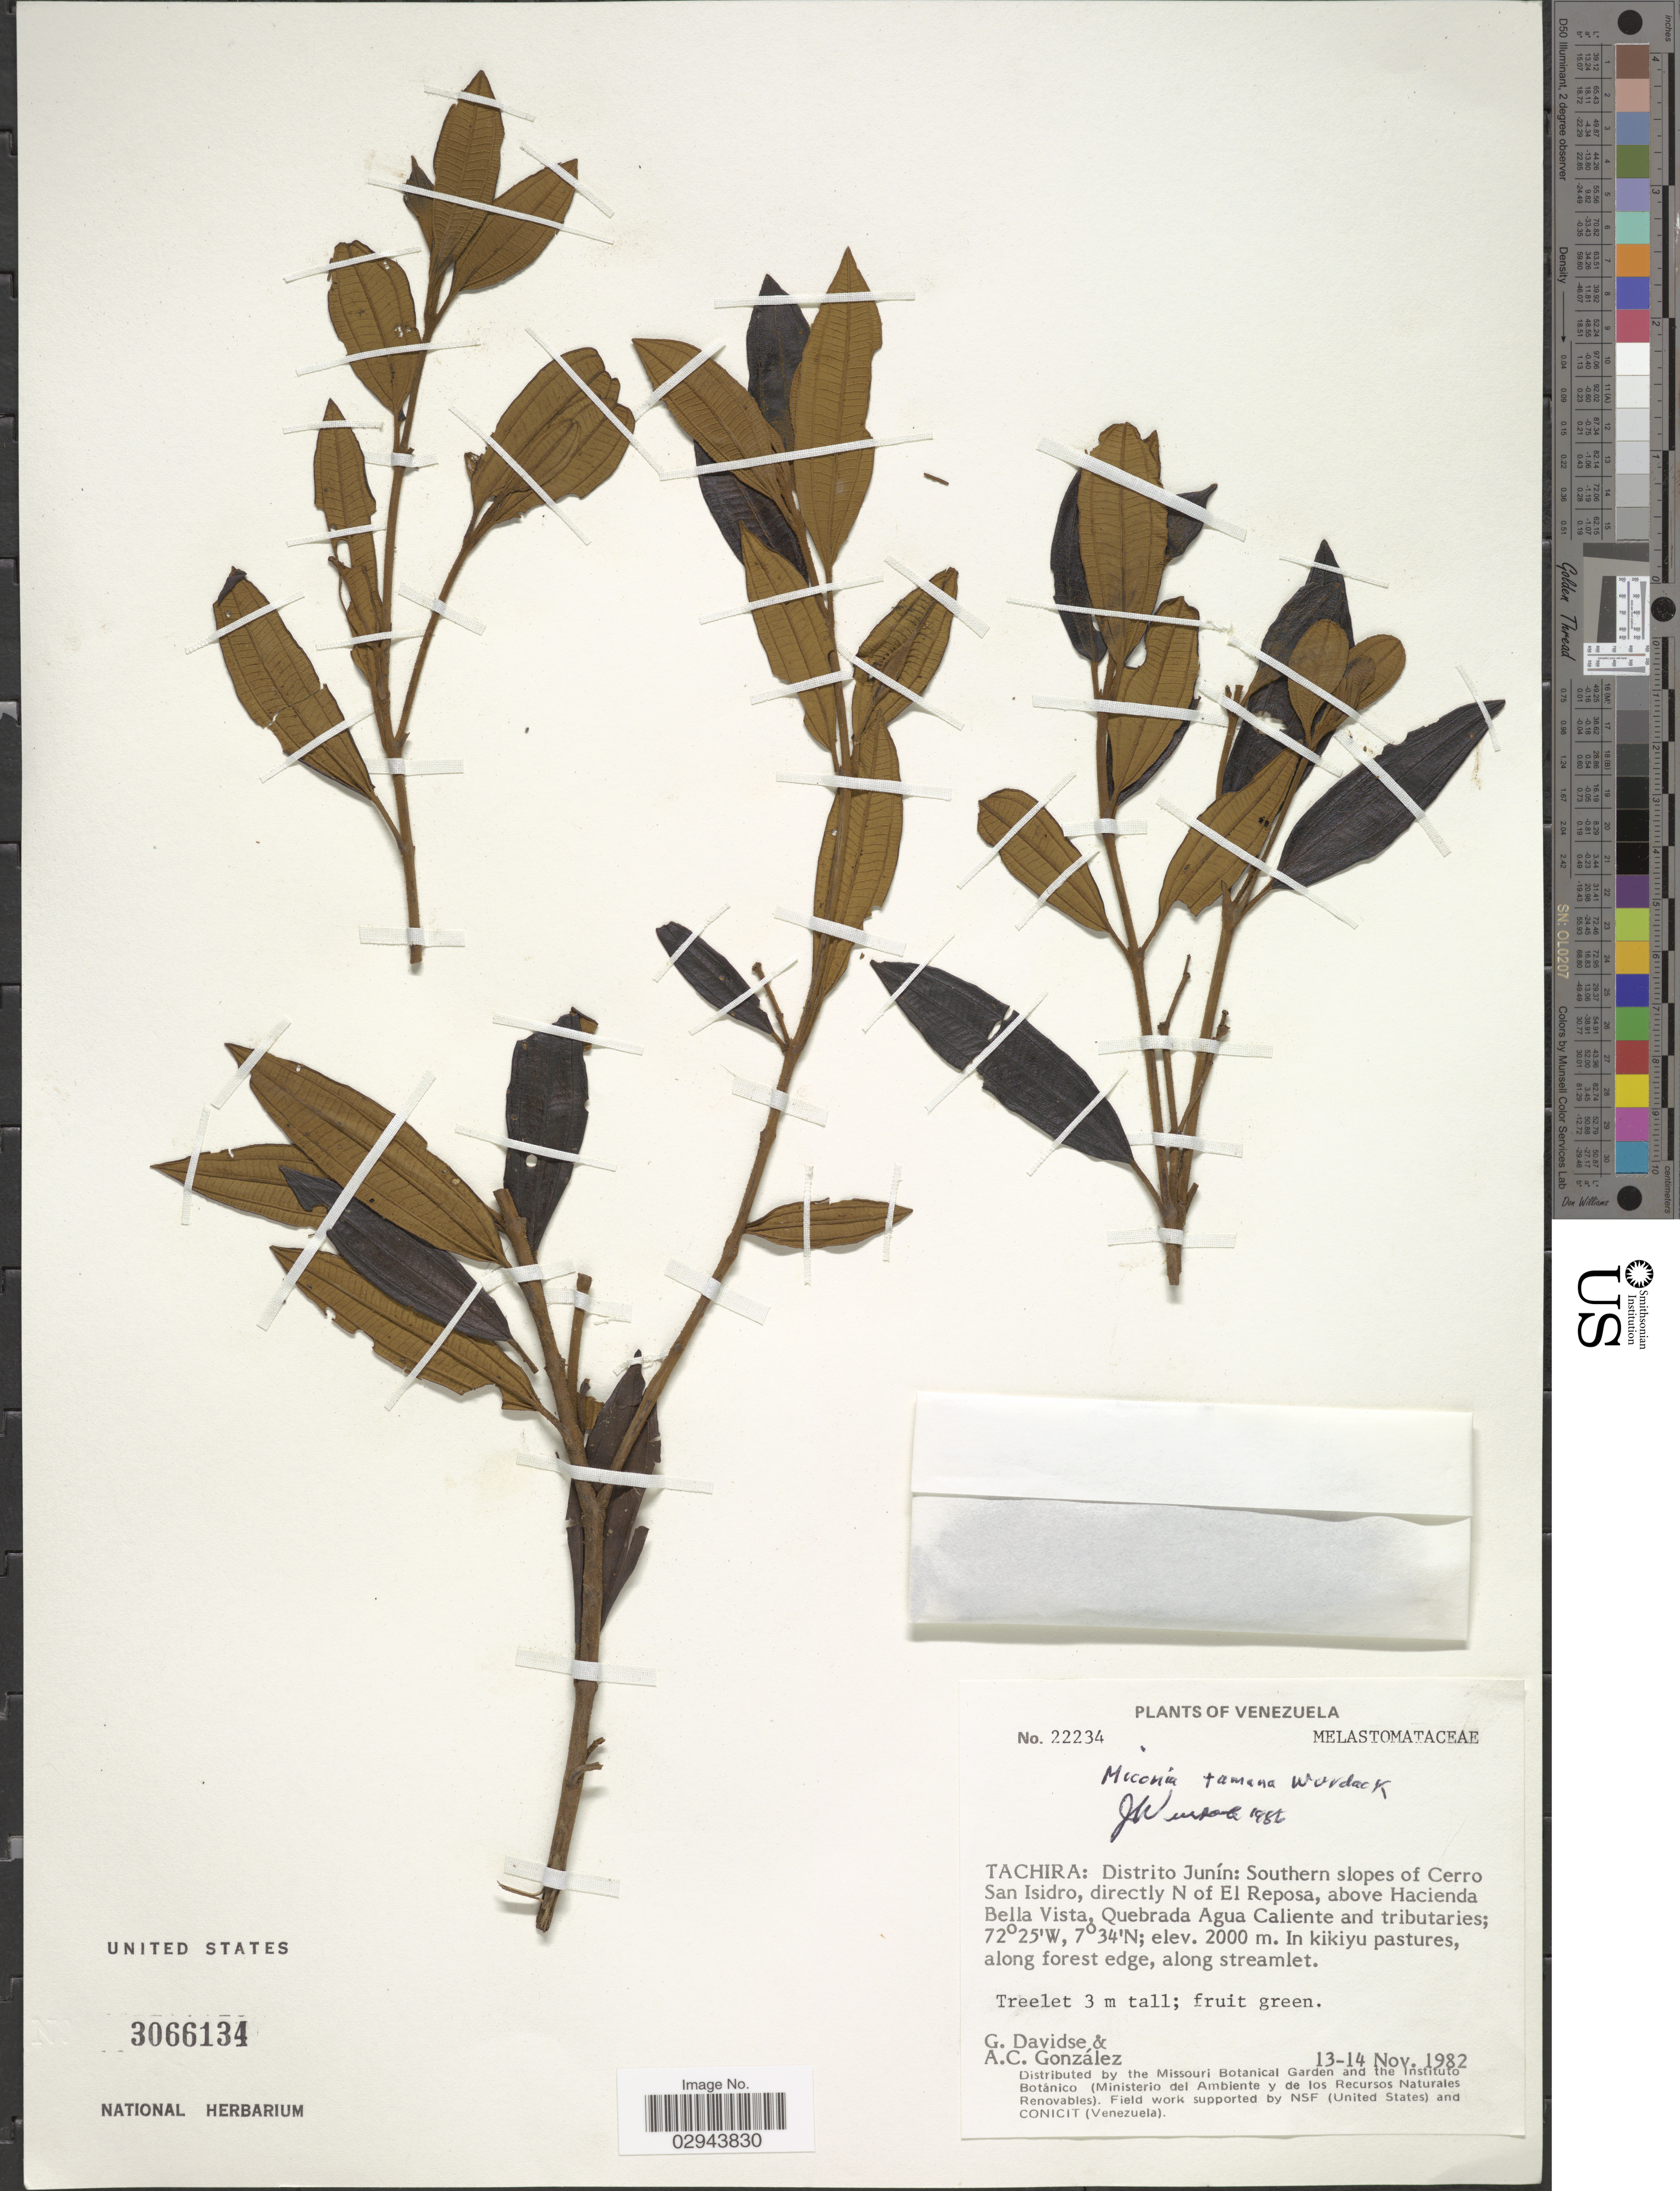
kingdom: Plantae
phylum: Tracheophyta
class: Magnoliopsida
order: Myrtales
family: Melastomataceae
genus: Miconia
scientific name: Miconia tamana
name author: Wurdack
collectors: G. Davidse & A. C. González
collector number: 22234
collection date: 1982-11-13/1982-11-14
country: Venezuela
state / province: Tachira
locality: Distrito Junín: Southern slopes of Cerro San Isidro, directly N of El Reposa, above Hacienda Bella Vista, Quebrada Agua Caliente and tributaries.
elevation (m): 2000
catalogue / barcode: US 3066134